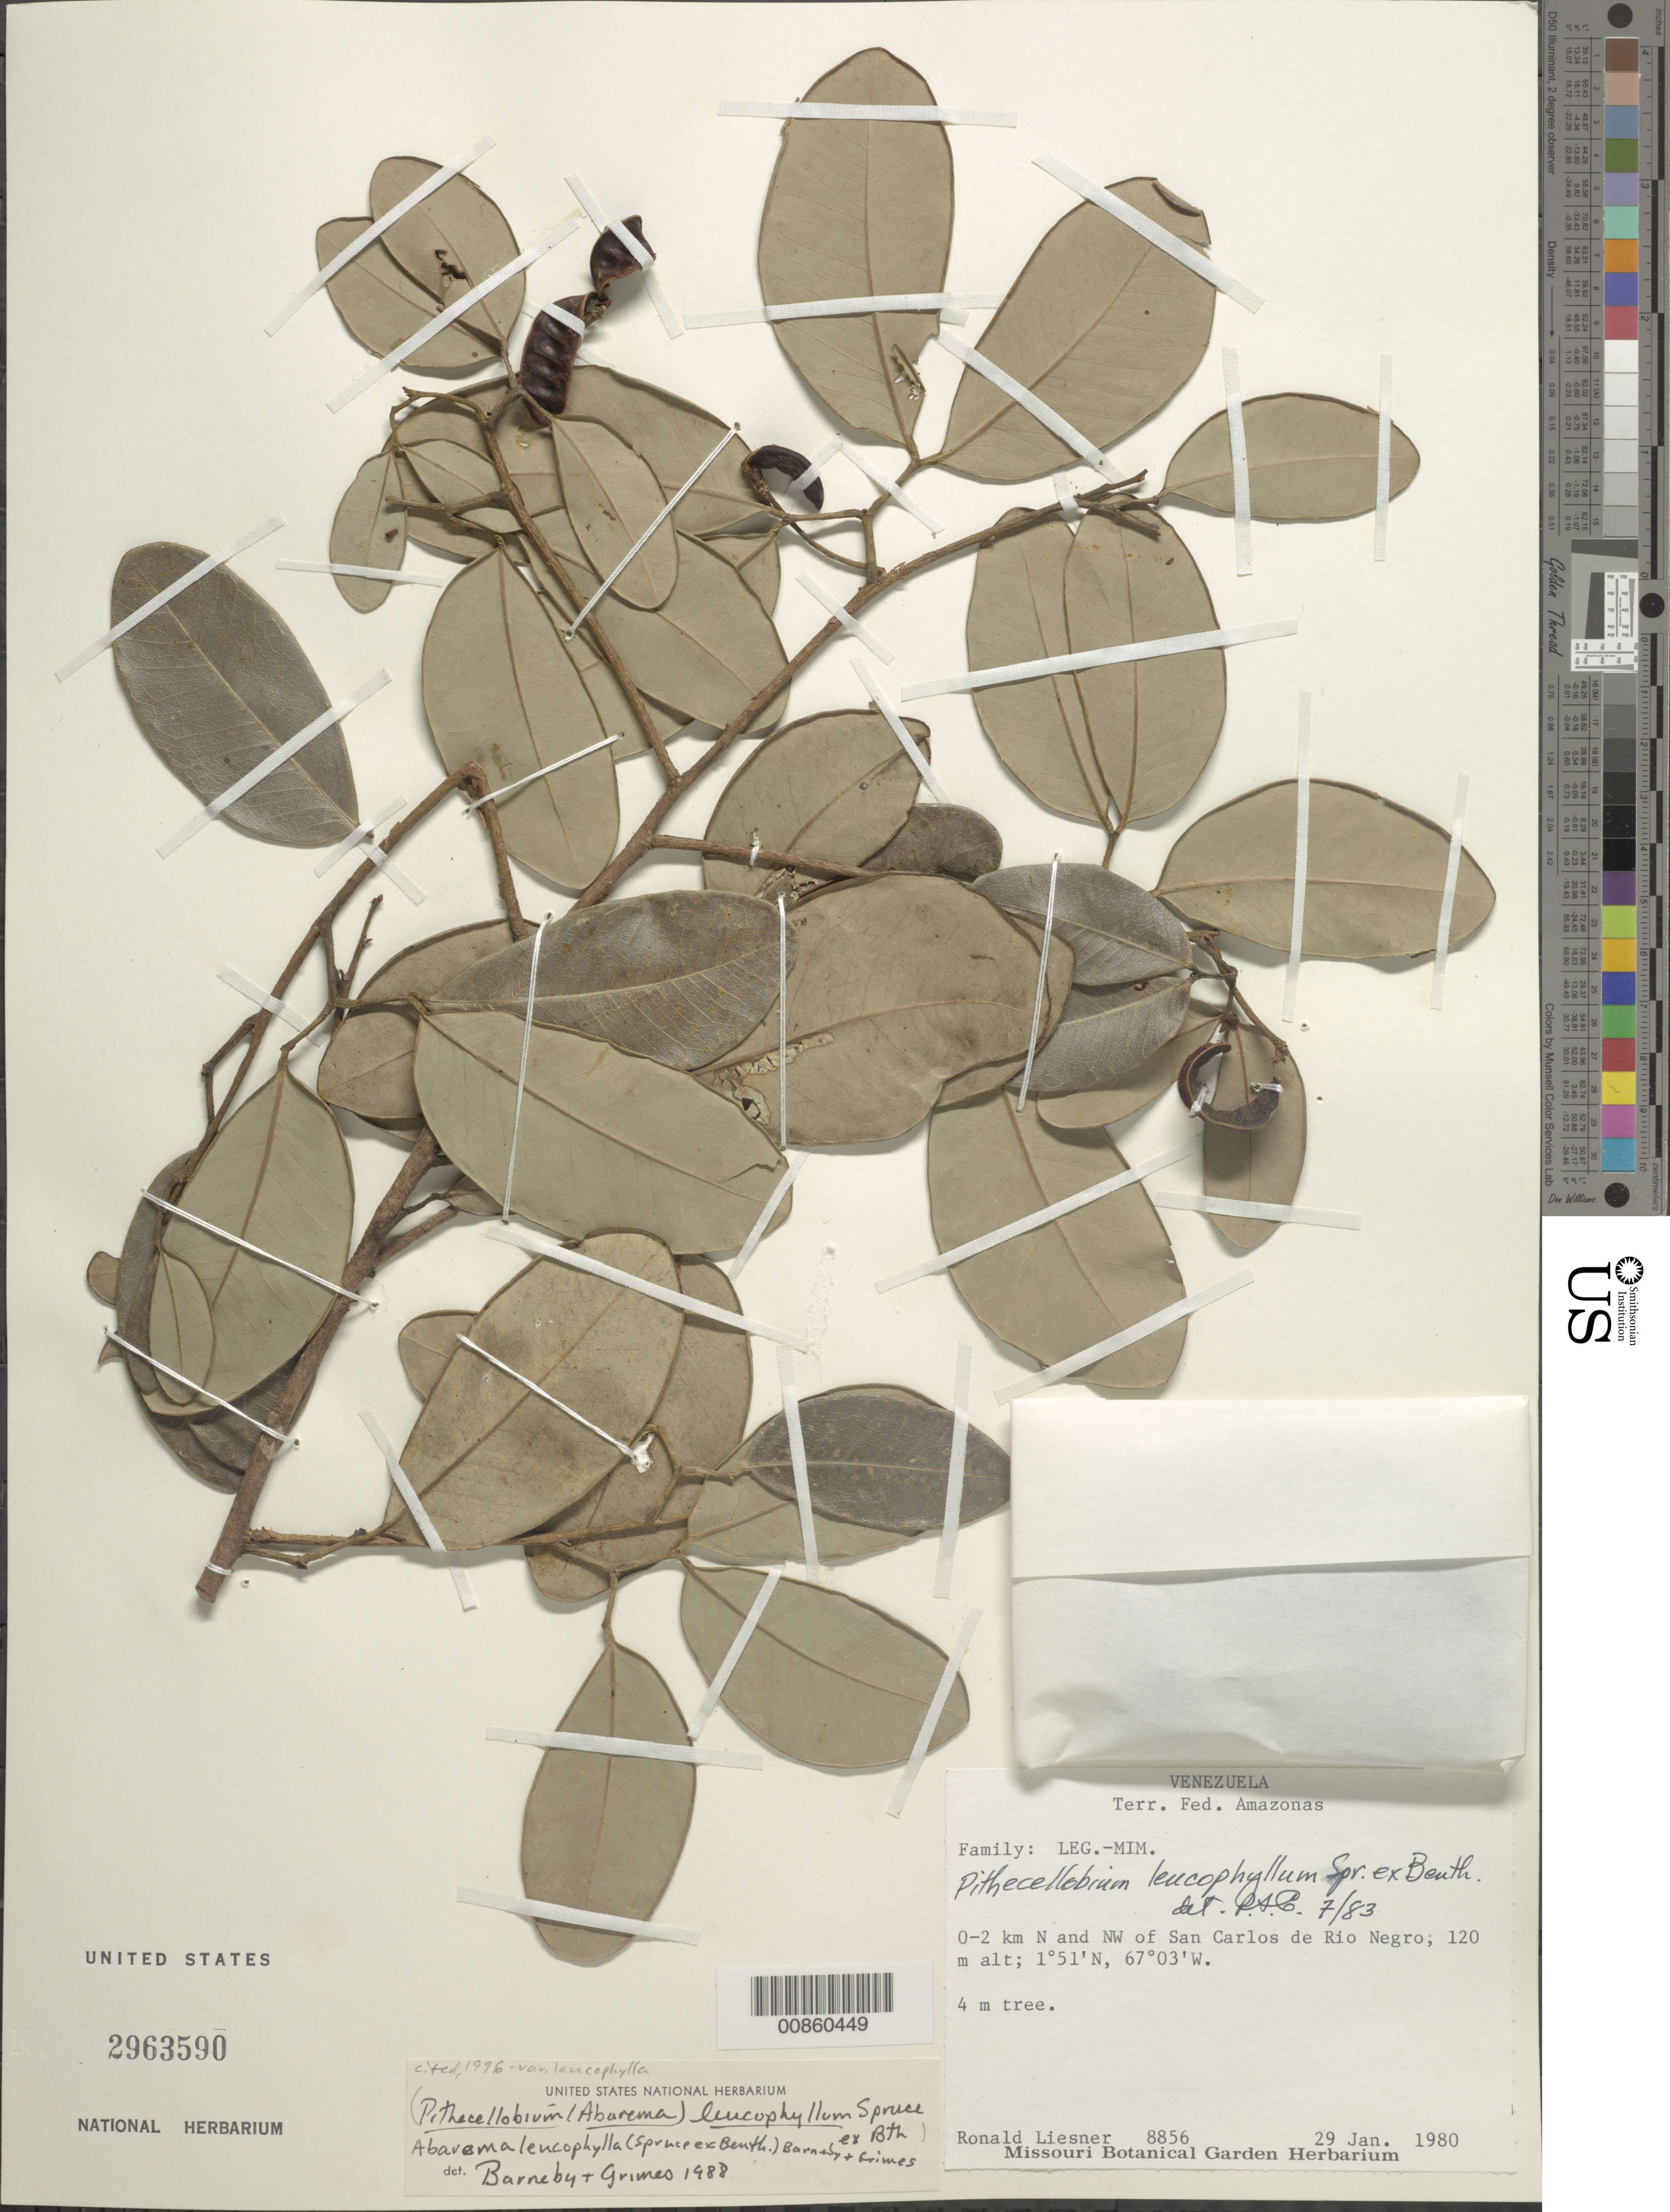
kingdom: Plantae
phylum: Tracheophyta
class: Magnoliopsida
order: Fabales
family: Fabaceae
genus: Abarema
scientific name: Abarema leucophylla var. leucophylla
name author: (Spruce ex Benth.) Barneby & J.W. Grimes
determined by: Barneby, R. C.; Grimes, J. W.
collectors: R. L. Liesner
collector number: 8856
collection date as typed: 29-Jan-80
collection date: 1980-01-29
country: Venezuela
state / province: Amazonas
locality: San Carlos de Río Negro, 0-2 km N and NW of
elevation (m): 120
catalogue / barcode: US 2963590